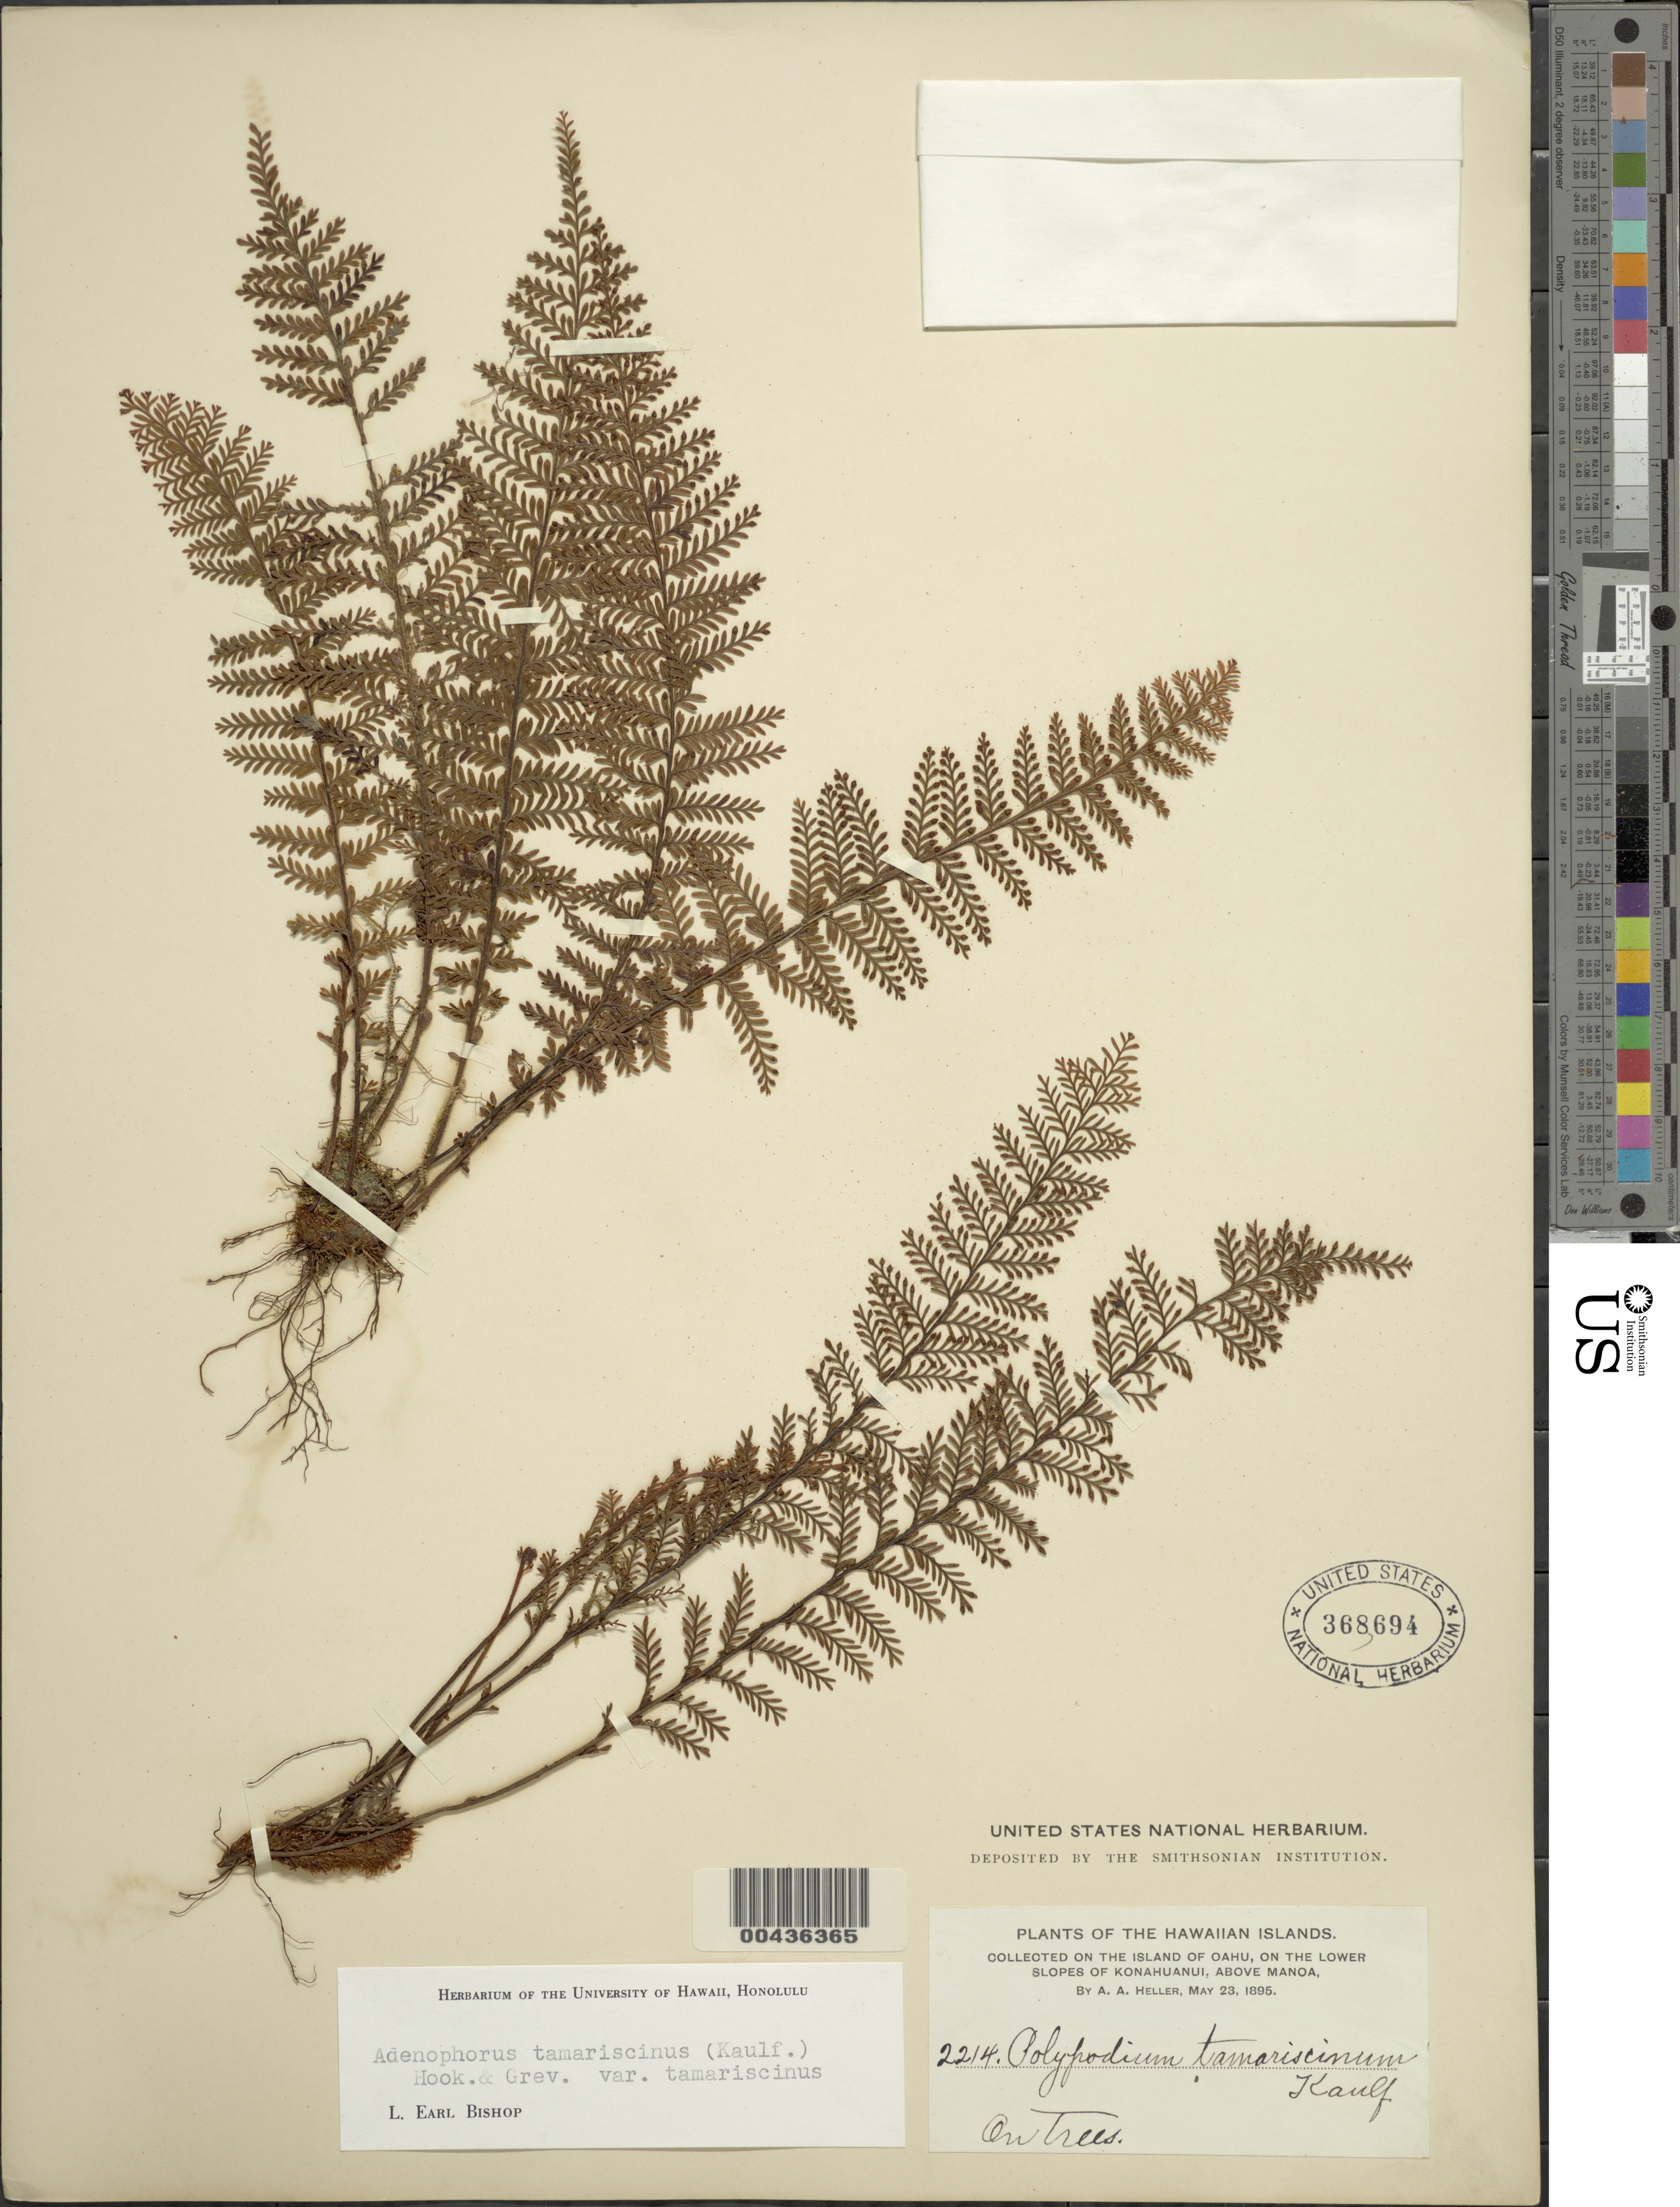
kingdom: Plantae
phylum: Tracheophyta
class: Polypodiopsida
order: Polypodiales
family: Polypodiaceae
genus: Adenophorus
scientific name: Adenophorus tamariscinus var. tamariscinus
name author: Hook. & Grev.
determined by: Bishop, L. E.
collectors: A. A. Heller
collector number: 2214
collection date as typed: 23 May 1895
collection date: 1895-05-23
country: United States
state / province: Hawaii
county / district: Honolulu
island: Oahu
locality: On the lower slopes of Konahuanui, above Manoa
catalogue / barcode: US 368694